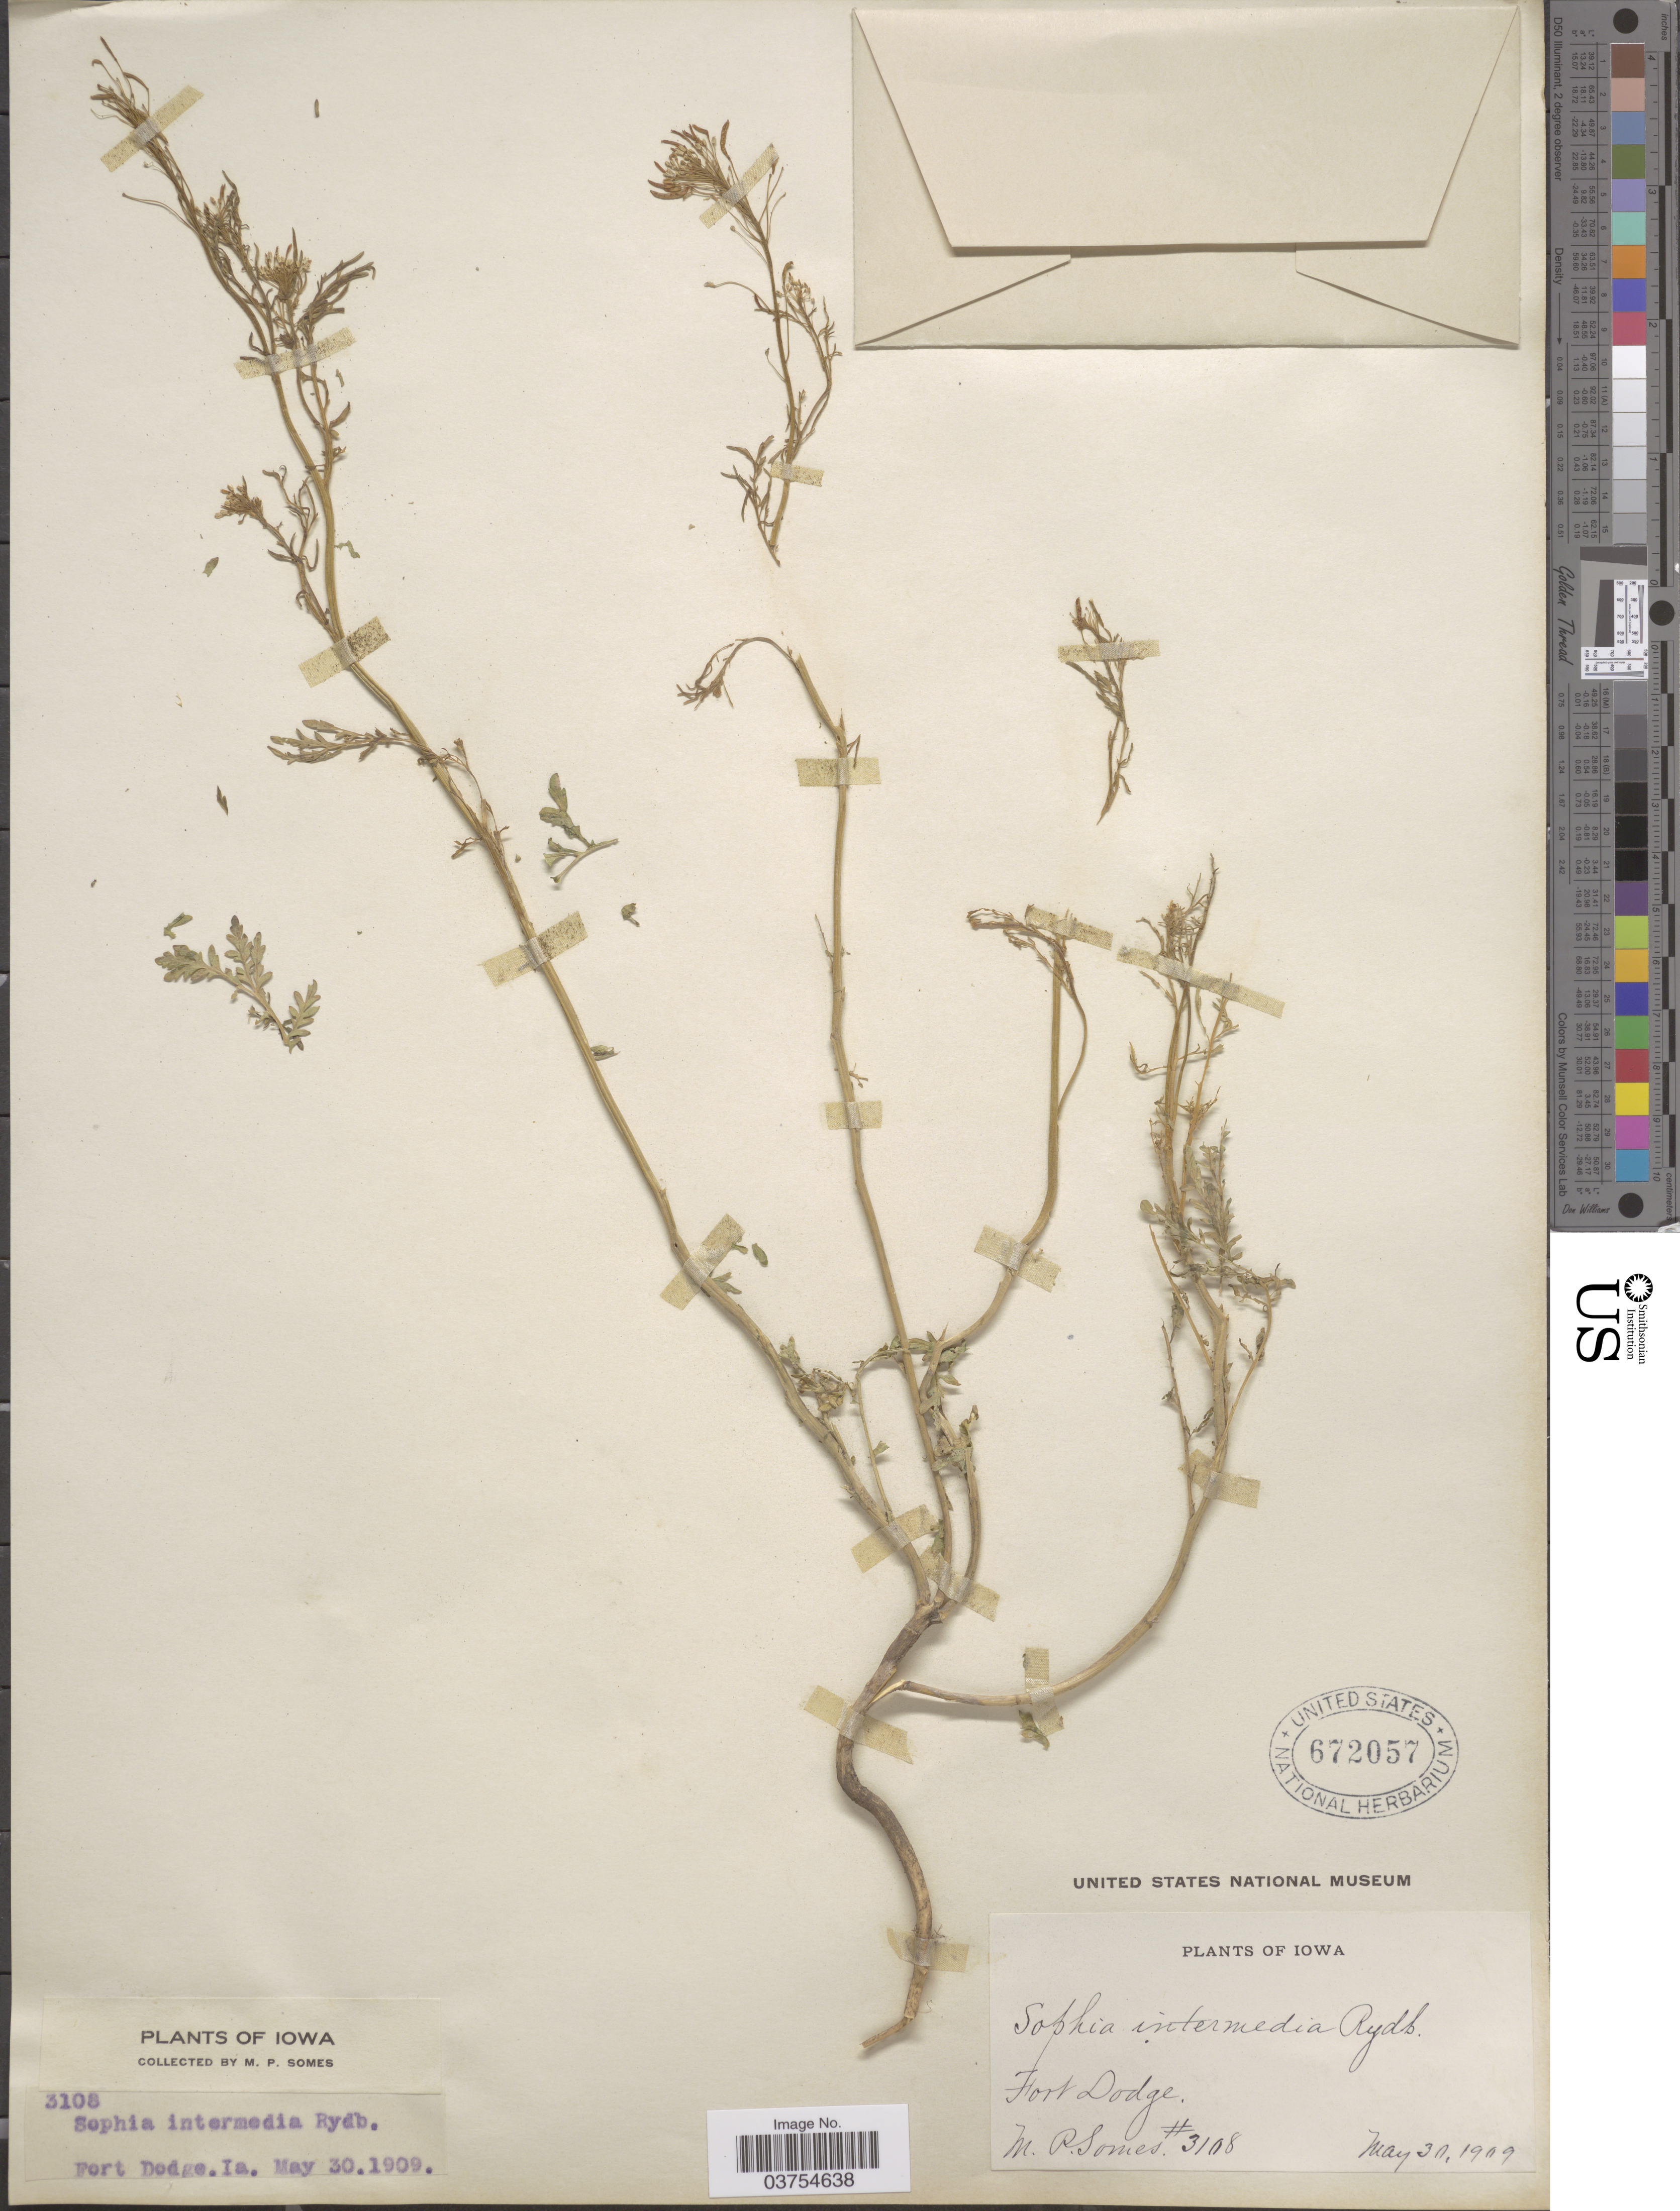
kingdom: Plantae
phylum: Tracheophyta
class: Magnoliopsida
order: Brassicales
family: Brassicaceae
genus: Descurainia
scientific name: Descurainia pinnata var. brachycarpa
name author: (Richardson) Fernald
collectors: M. Somes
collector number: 3108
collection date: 1909-05-30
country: United States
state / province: Iowa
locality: Fort Dodge.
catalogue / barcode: US 672057